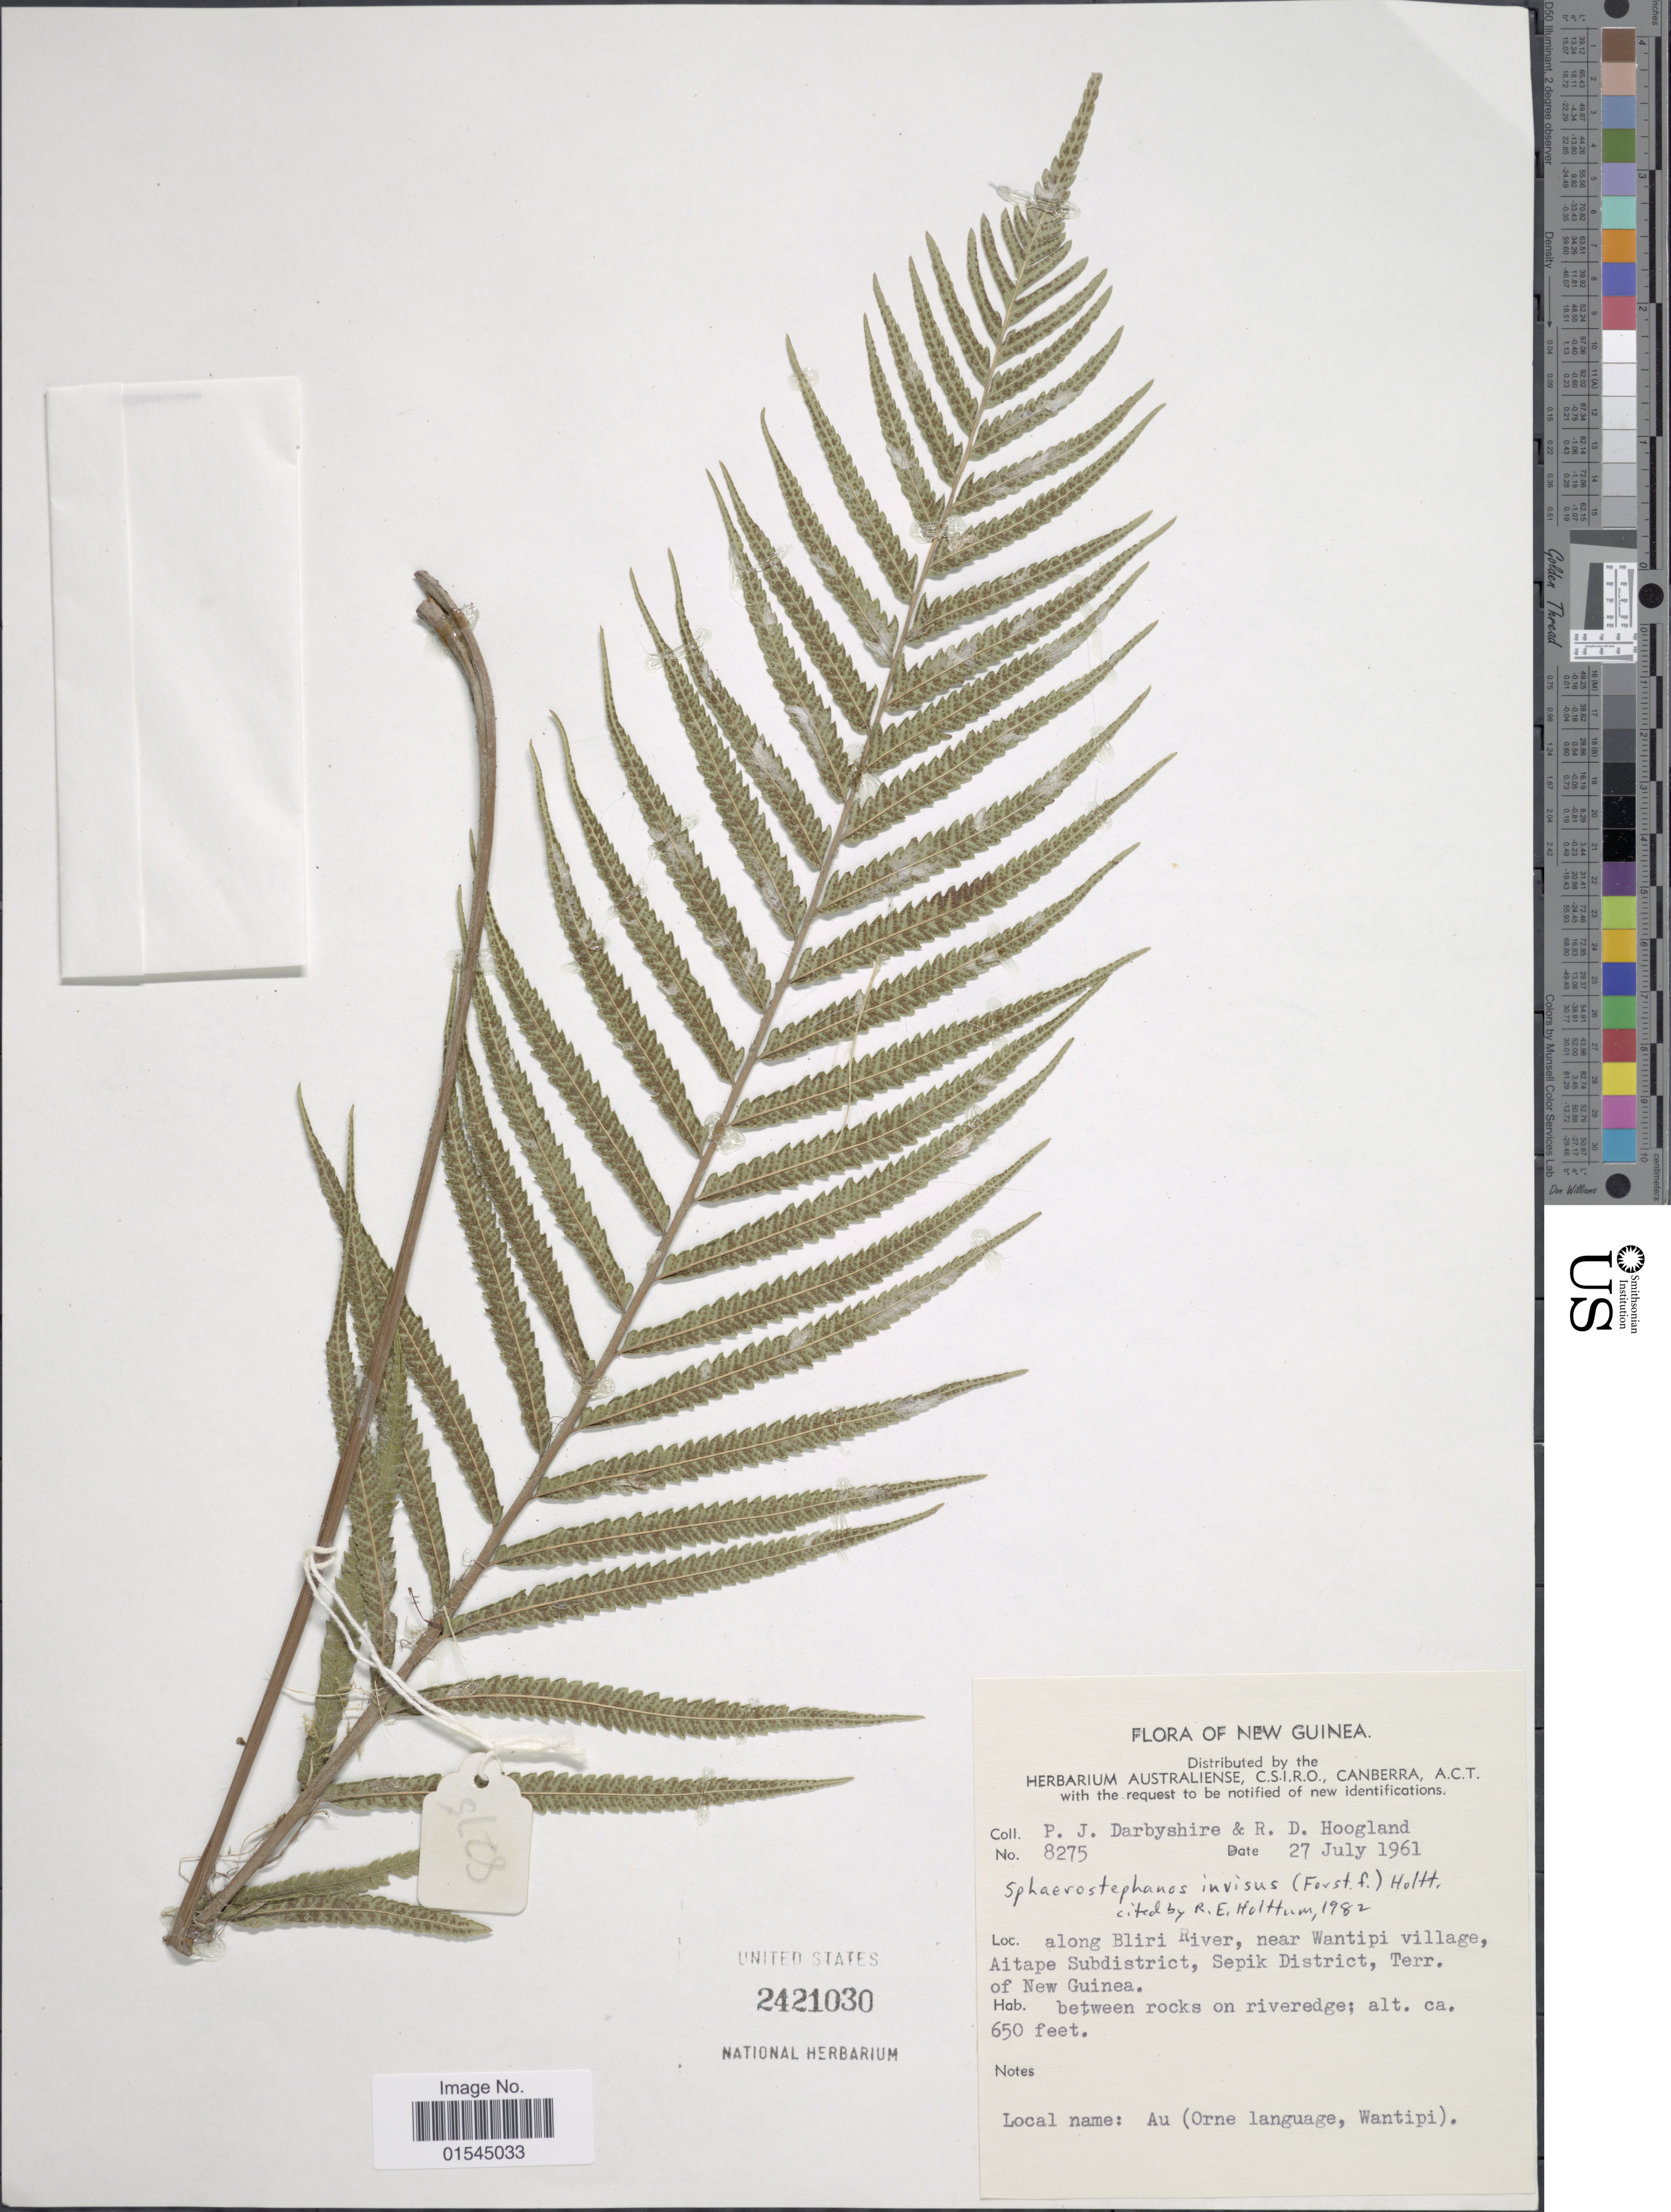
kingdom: Plantae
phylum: Tracheophyta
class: Polypodiopsida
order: Polypodiales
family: Thelypteridaceae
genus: Sphaerostephanos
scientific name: Sphaerostephanos invisus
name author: (G. Forst.) Holttum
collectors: P. Darbyshire & R. D. Hoogland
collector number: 8275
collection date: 1961-07-27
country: Papua New Guinea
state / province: Sepik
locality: Along Bliri River, near Wantipi village, Aitape Subdistrict, Sepik District, Terr. of New Guinea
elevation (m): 198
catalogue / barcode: US 2421030